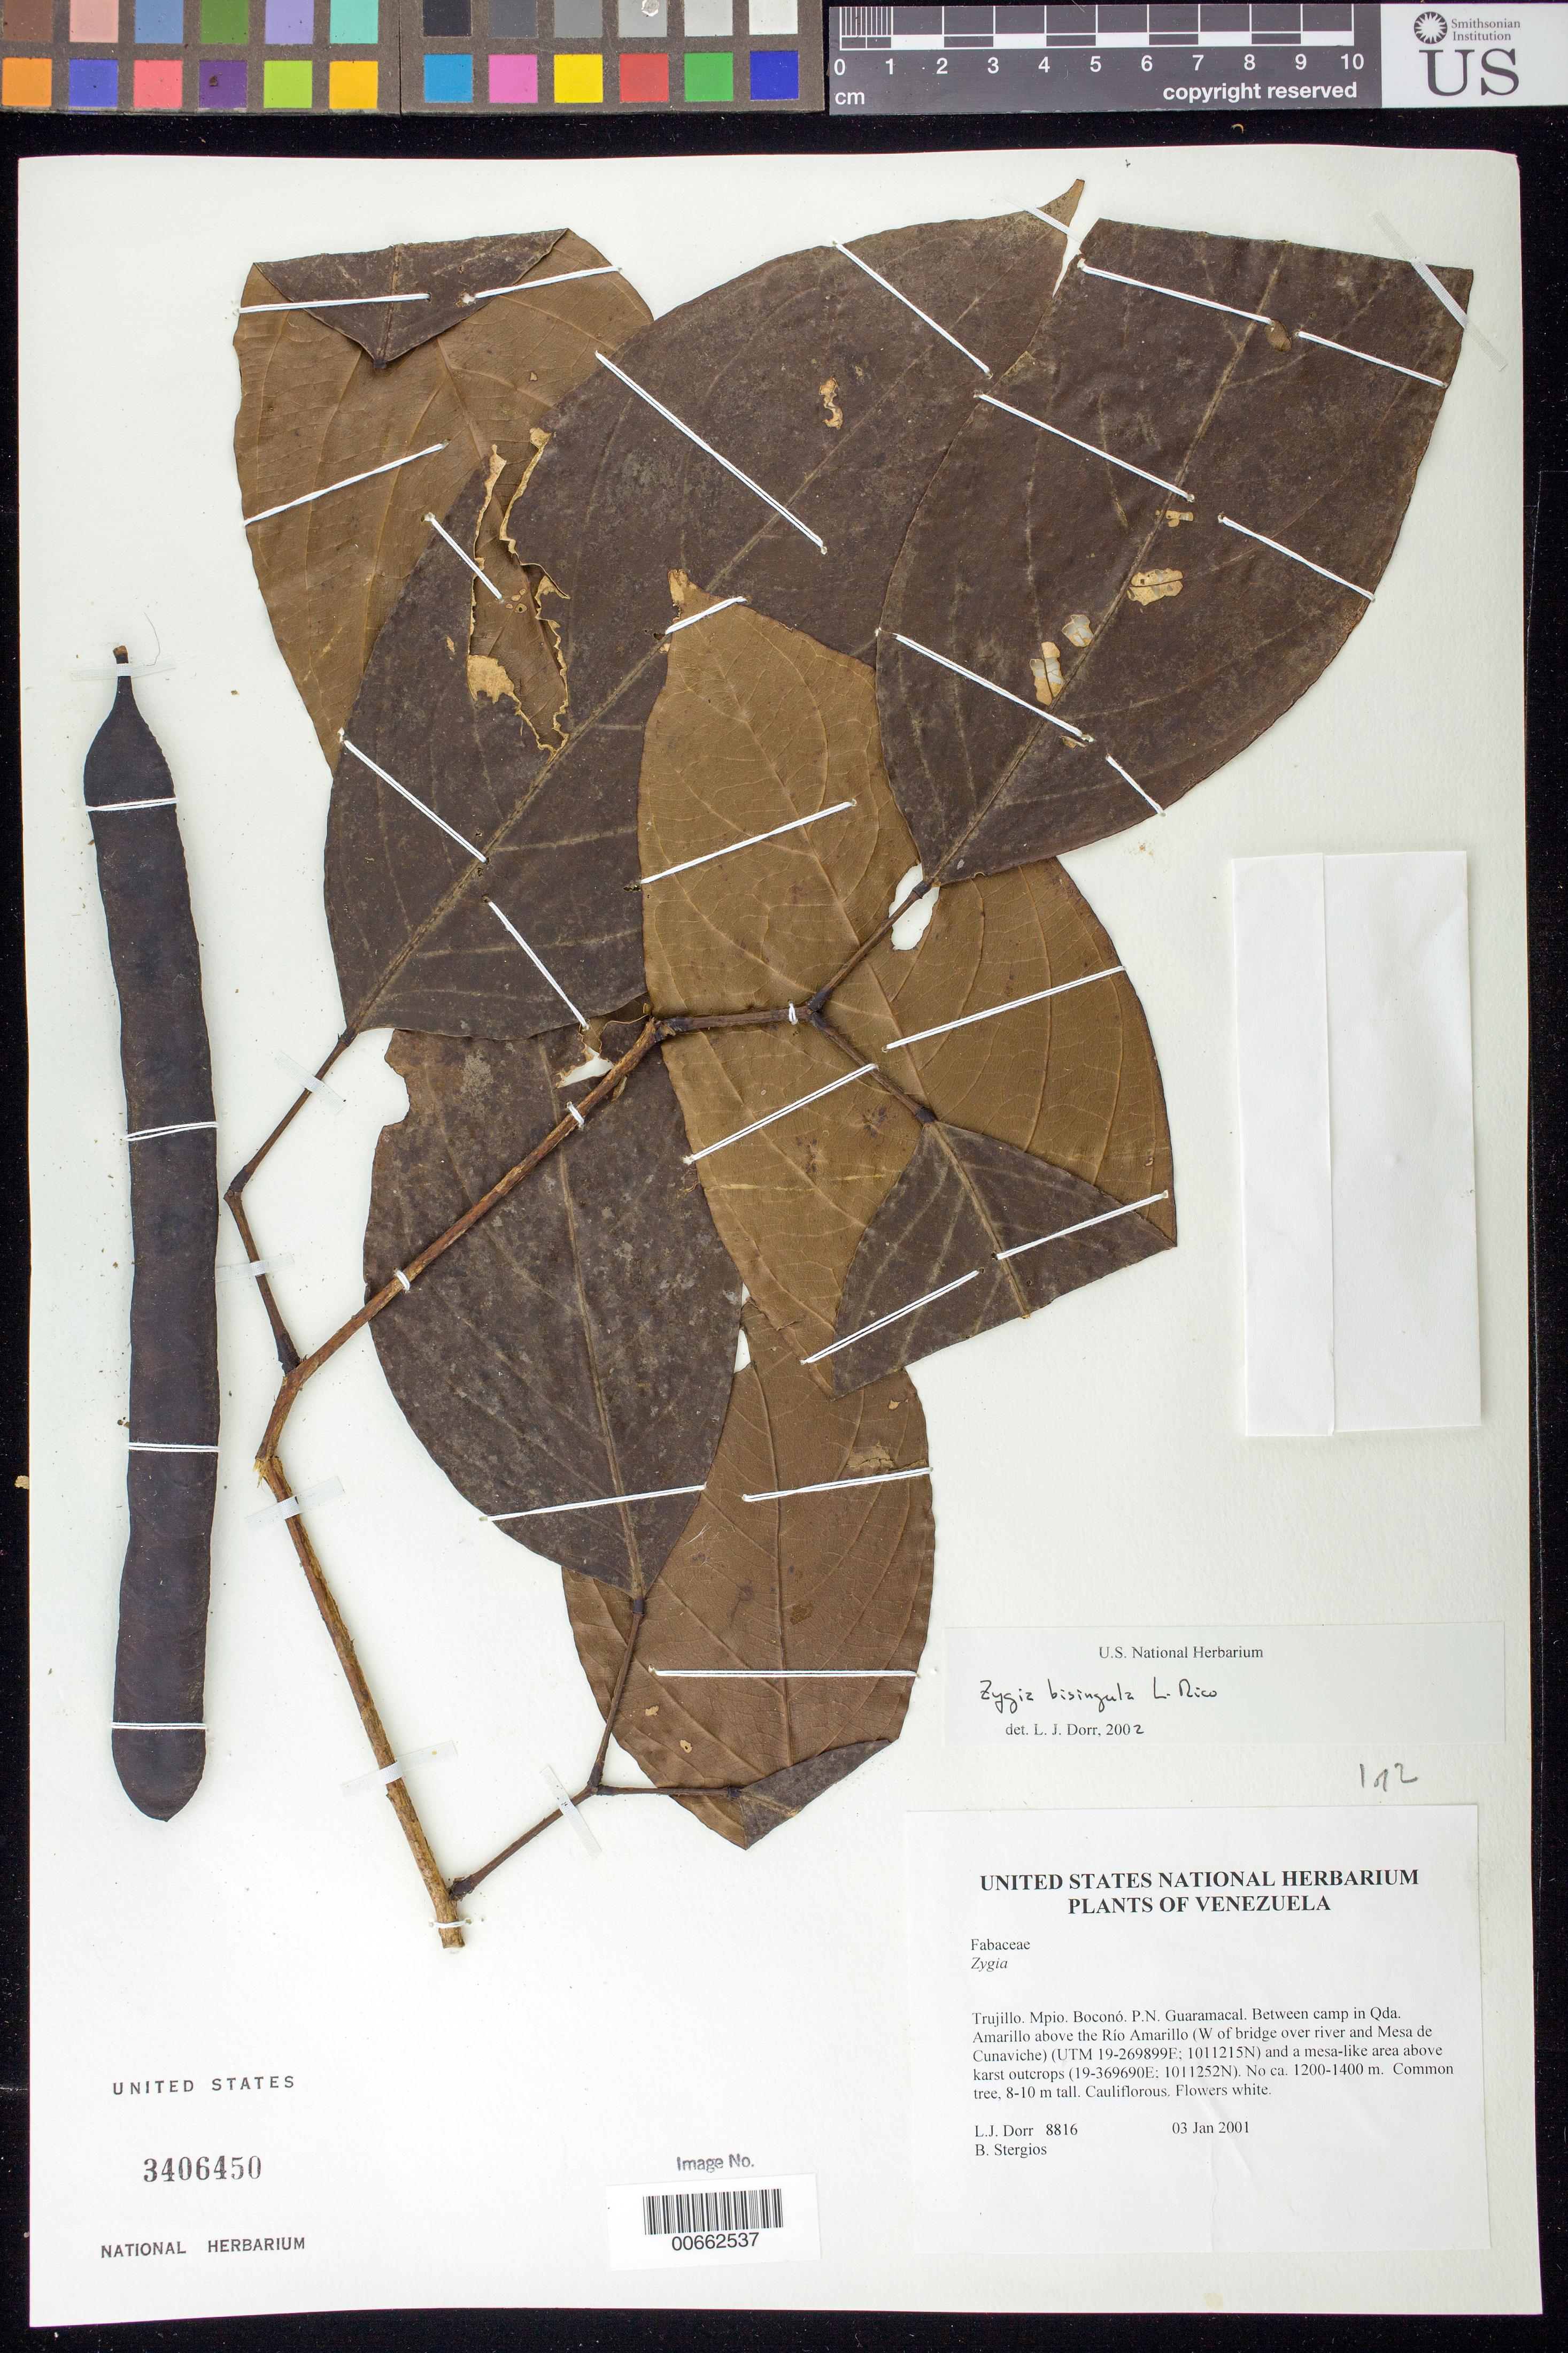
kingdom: Plantae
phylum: Tracheophyta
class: Magnoliopsida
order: Fabales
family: Fabaceae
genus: Zygia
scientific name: Zygia bisingula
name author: L. Rico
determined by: Dorr, L. J., (BOT), Smithsonian Institution - National Museum of Natural History (UNITED STATES)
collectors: L. J. Dorr & B. G. Stergios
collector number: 8816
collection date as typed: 03 Jan 2001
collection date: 2001-01-03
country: Venezuela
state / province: Trujillo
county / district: Boconó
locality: Parque Nacional Guaramacal. Between camp in Qda Amarillo above Río Amarillo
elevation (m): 1200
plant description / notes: CTES, F, K, MO, NY, PORT, US, VEN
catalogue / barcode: US 3406450